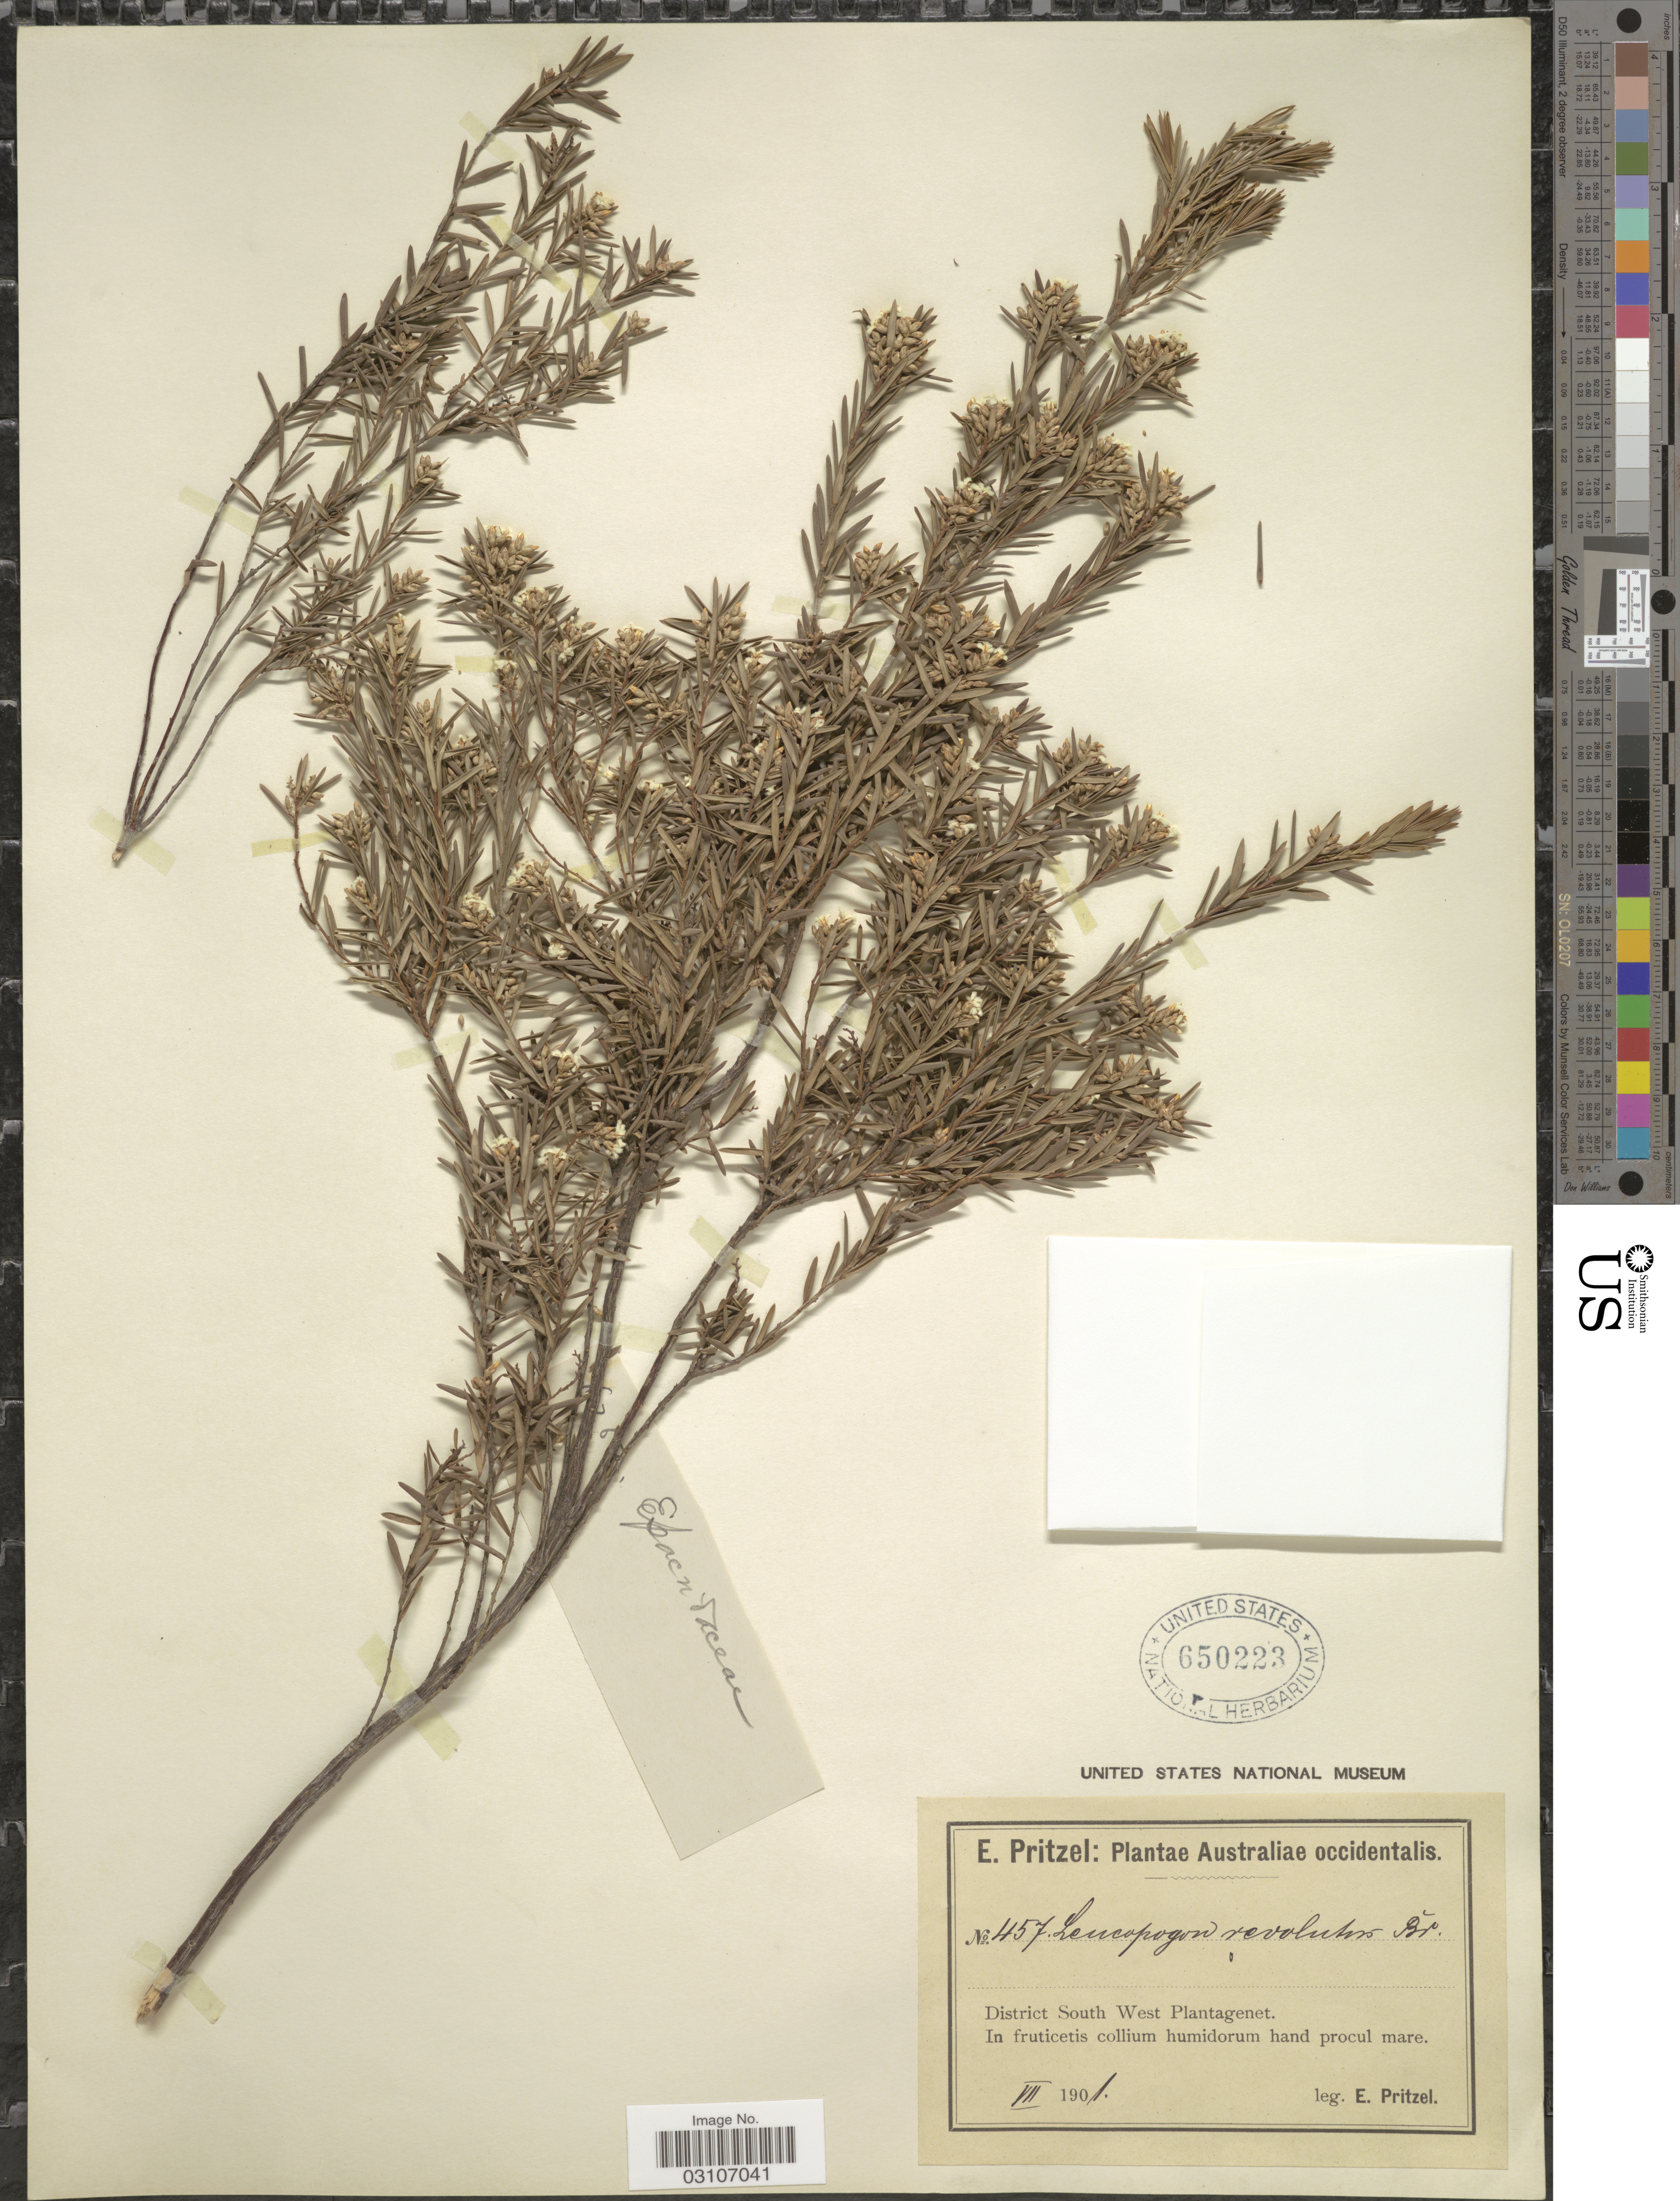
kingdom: Plantae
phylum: Tracheophyta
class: Magnoliopsida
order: Ericales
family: Ericaceae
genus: Leucopogon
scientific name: Leucopogon revolutus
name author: R. Br.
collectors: E. G. Pritzel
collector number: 457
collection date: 1901-07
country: Australia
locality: Australiae occidentalis. District South West Plantagenet. In fruticetis collium humidorum hand procul mare.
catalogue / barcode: US 650223